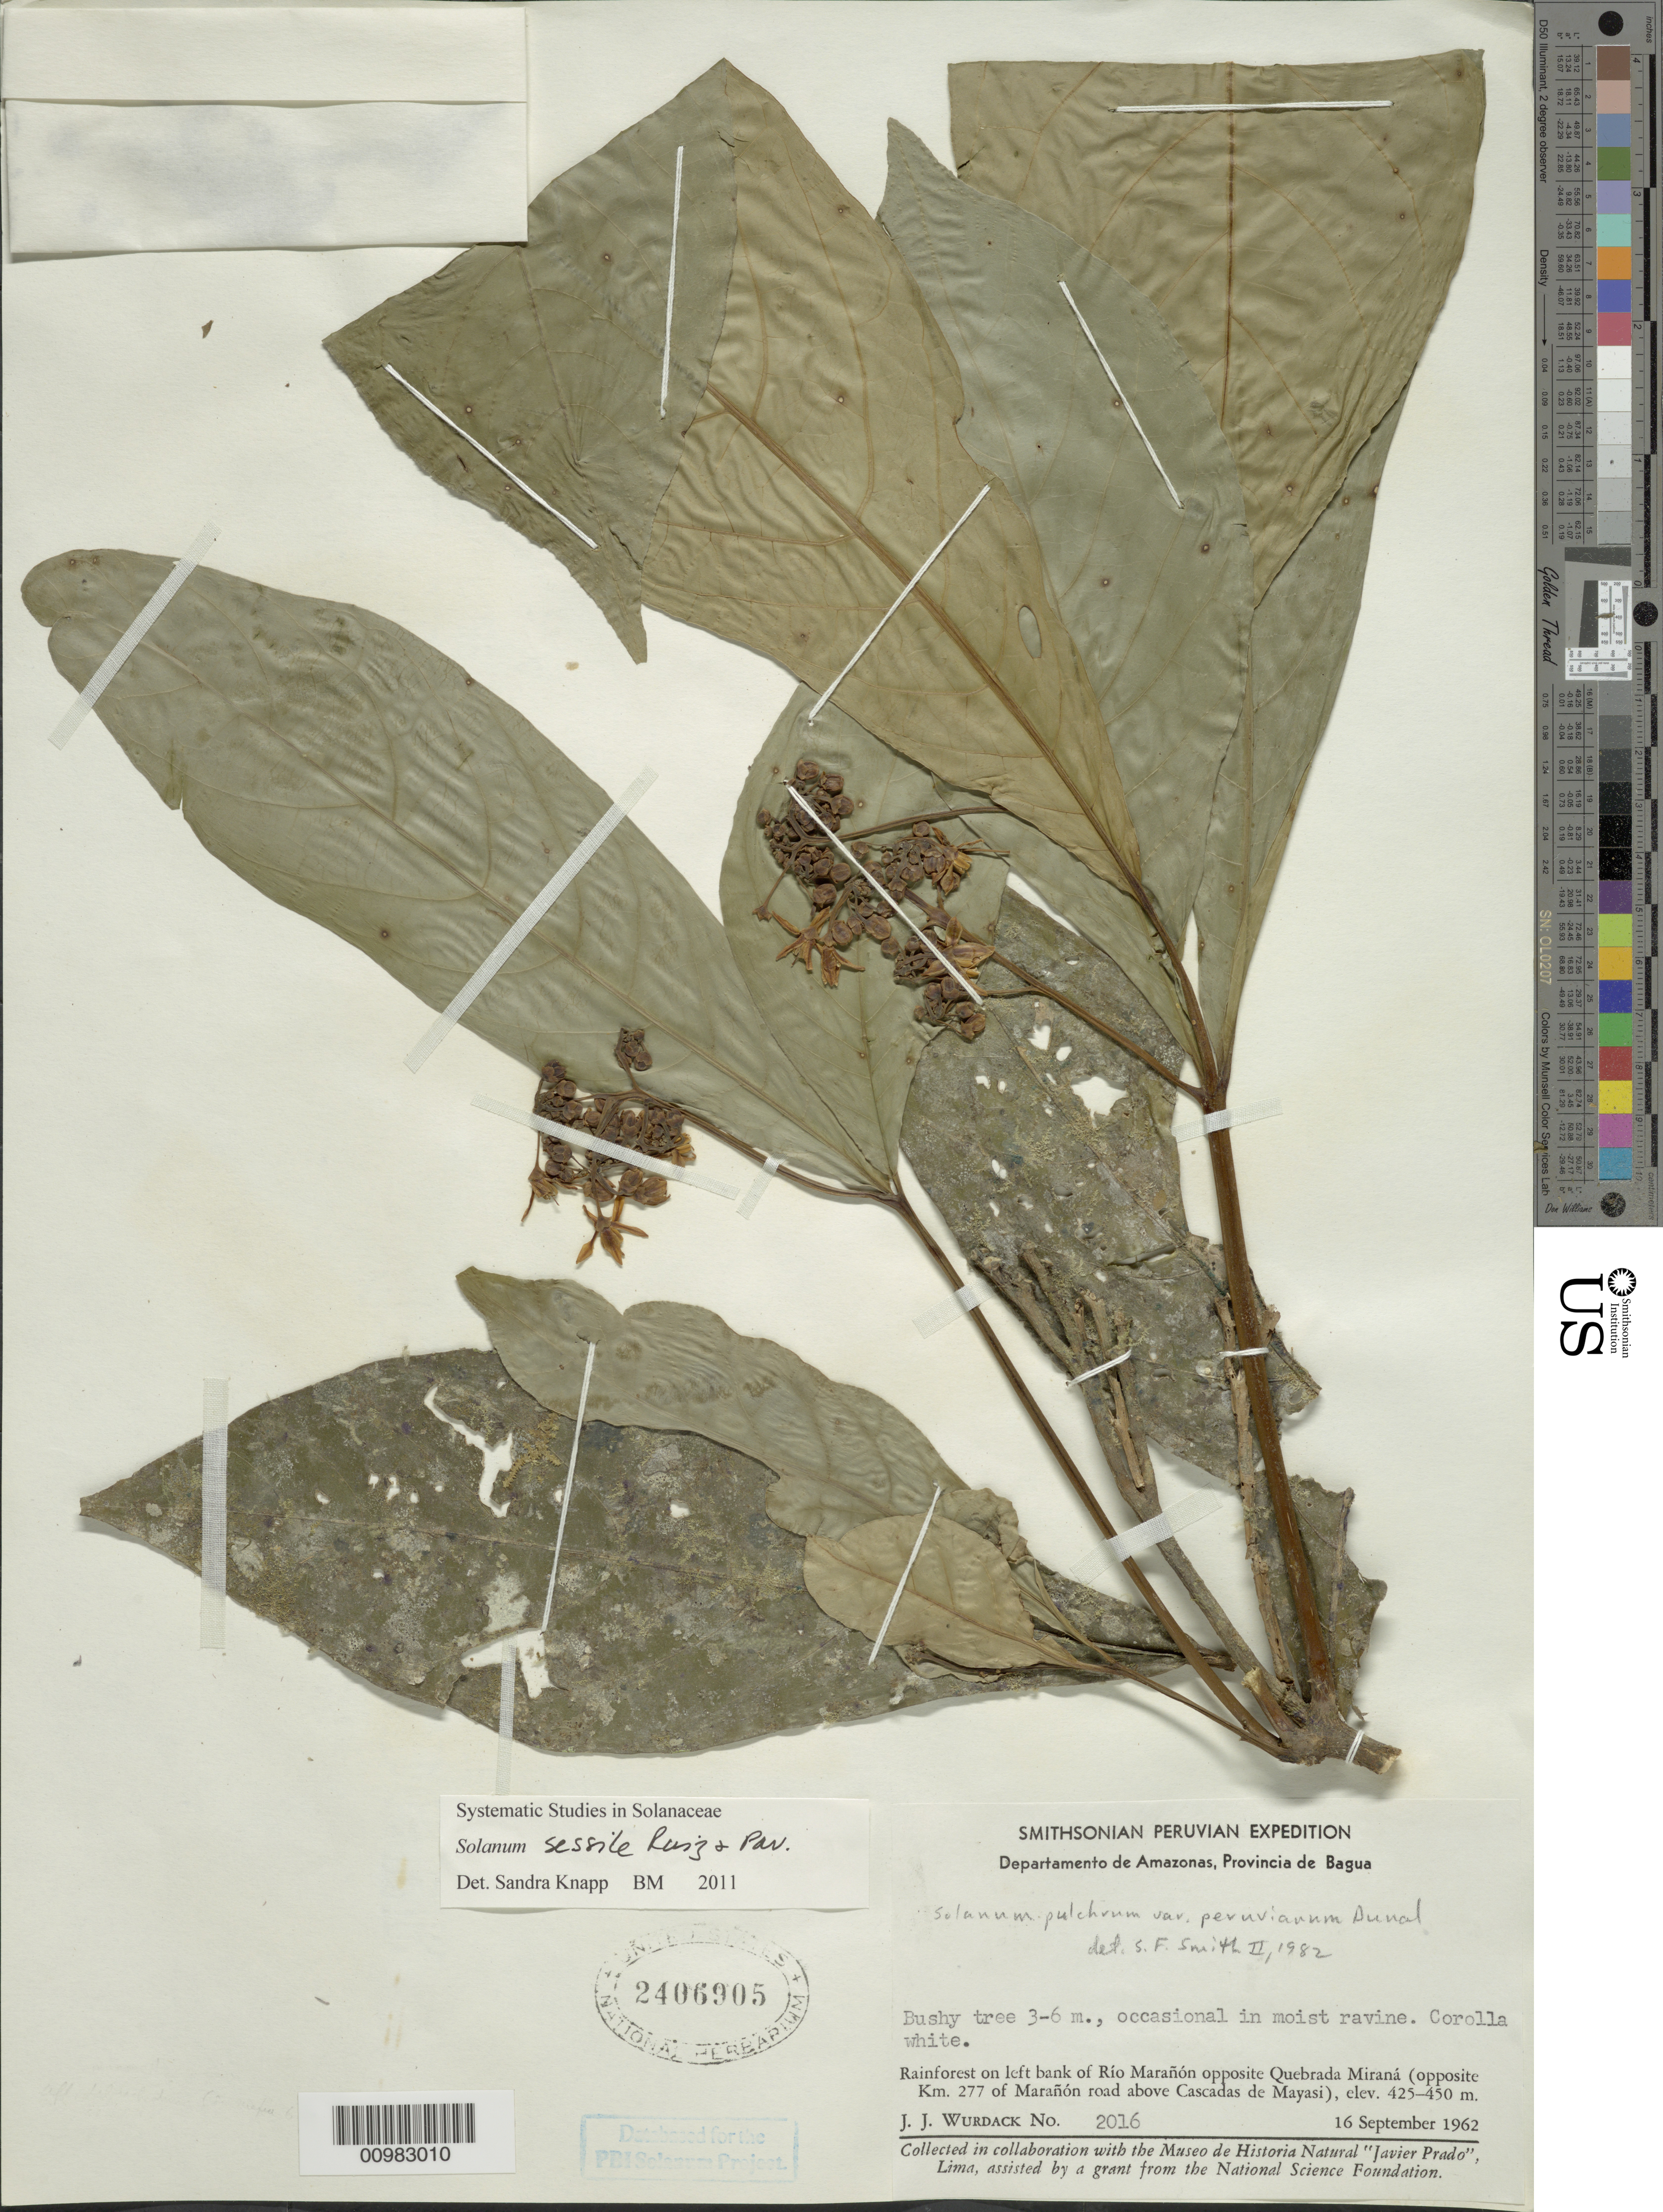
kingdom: Plantae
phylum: Tracheophyta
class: Magnoliopsida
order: Solanales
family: Solanaceae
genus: Solanum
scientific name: Solanum sessile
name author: Ruiz & Pav.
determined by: Knapp, S. D.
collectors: J. J. Wurdack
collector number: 2016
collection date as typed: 16 Sep 1962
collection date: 1962-09-16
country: Peru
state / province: Amazonas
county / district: Bagua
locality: left bank of Río Marañon opposite Quebrada Miraná (opposite km 277 of Marañon road above Cascadas de Mayasi)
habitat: rainforest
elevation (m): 425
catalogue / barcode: US 2406905